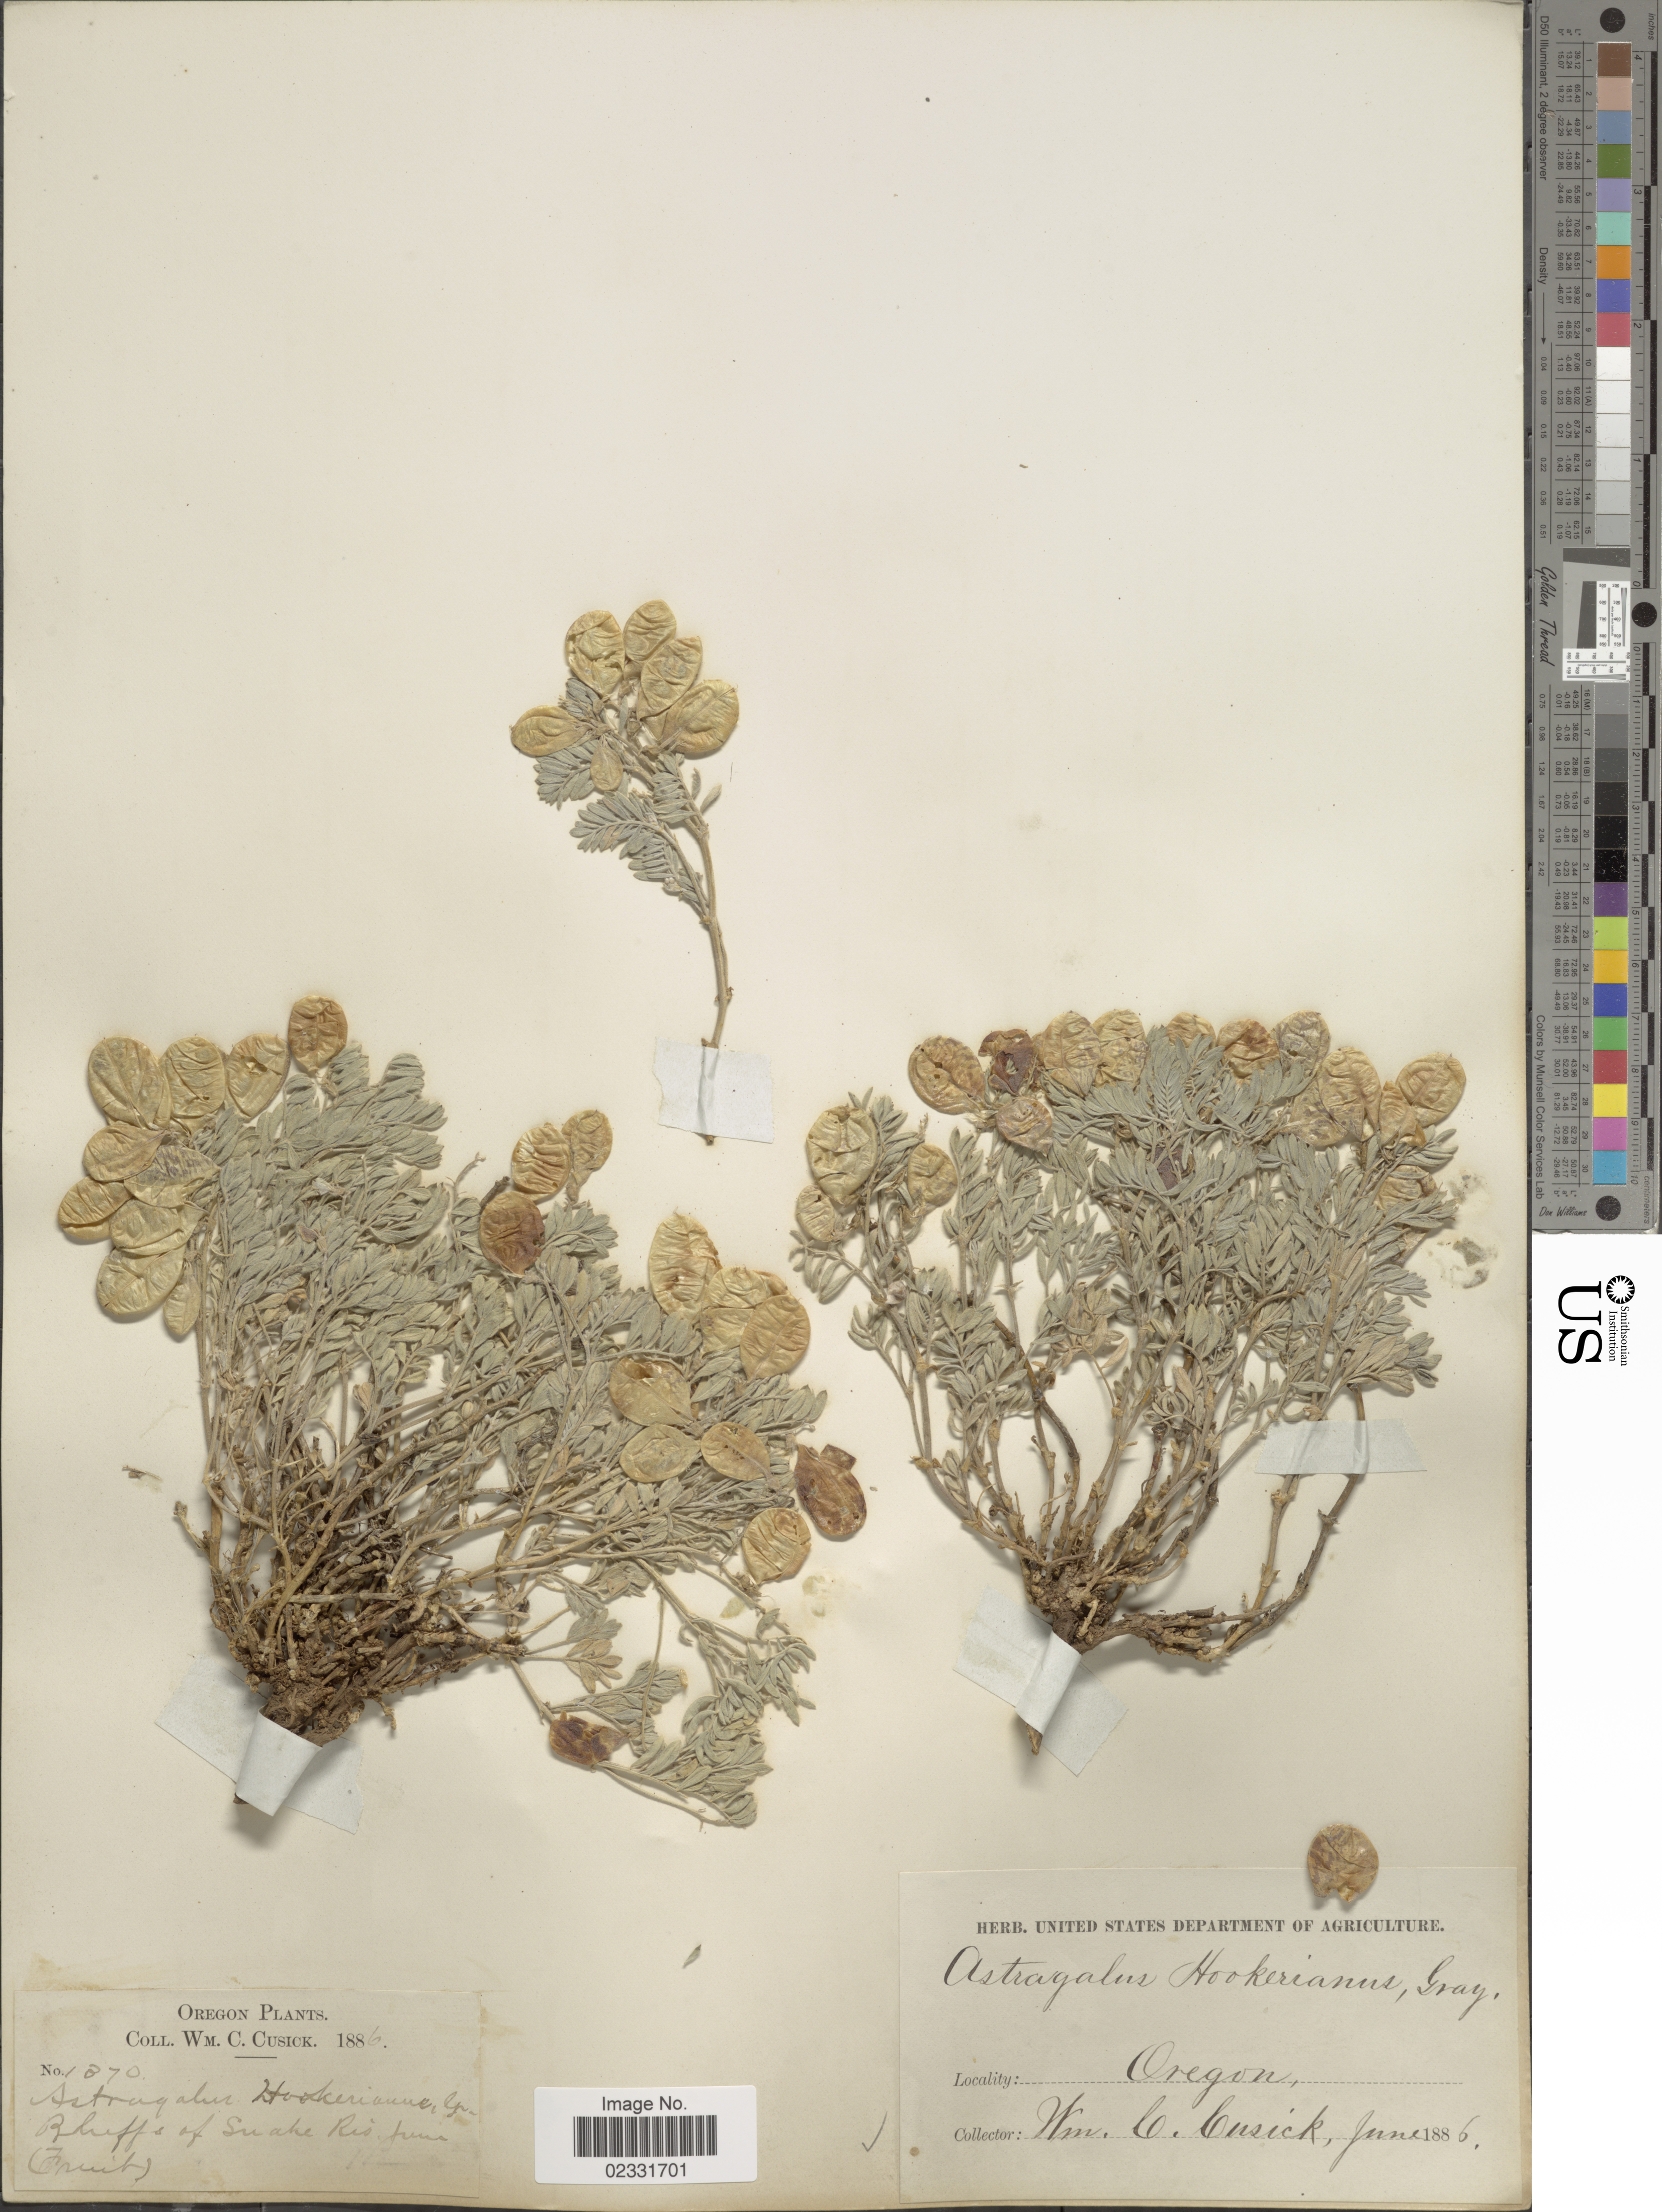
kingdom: Plantae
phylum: Tracheophyta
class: Magnoliopsida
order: Fabales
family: Fabaceae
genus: Astragalus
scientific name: Astragalus hookerianus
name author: D. Dietr.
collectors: W. C. Cusick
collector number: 1370*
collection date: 1886-06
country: United States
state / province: Oregon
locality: Bluffs of Snake Riv.